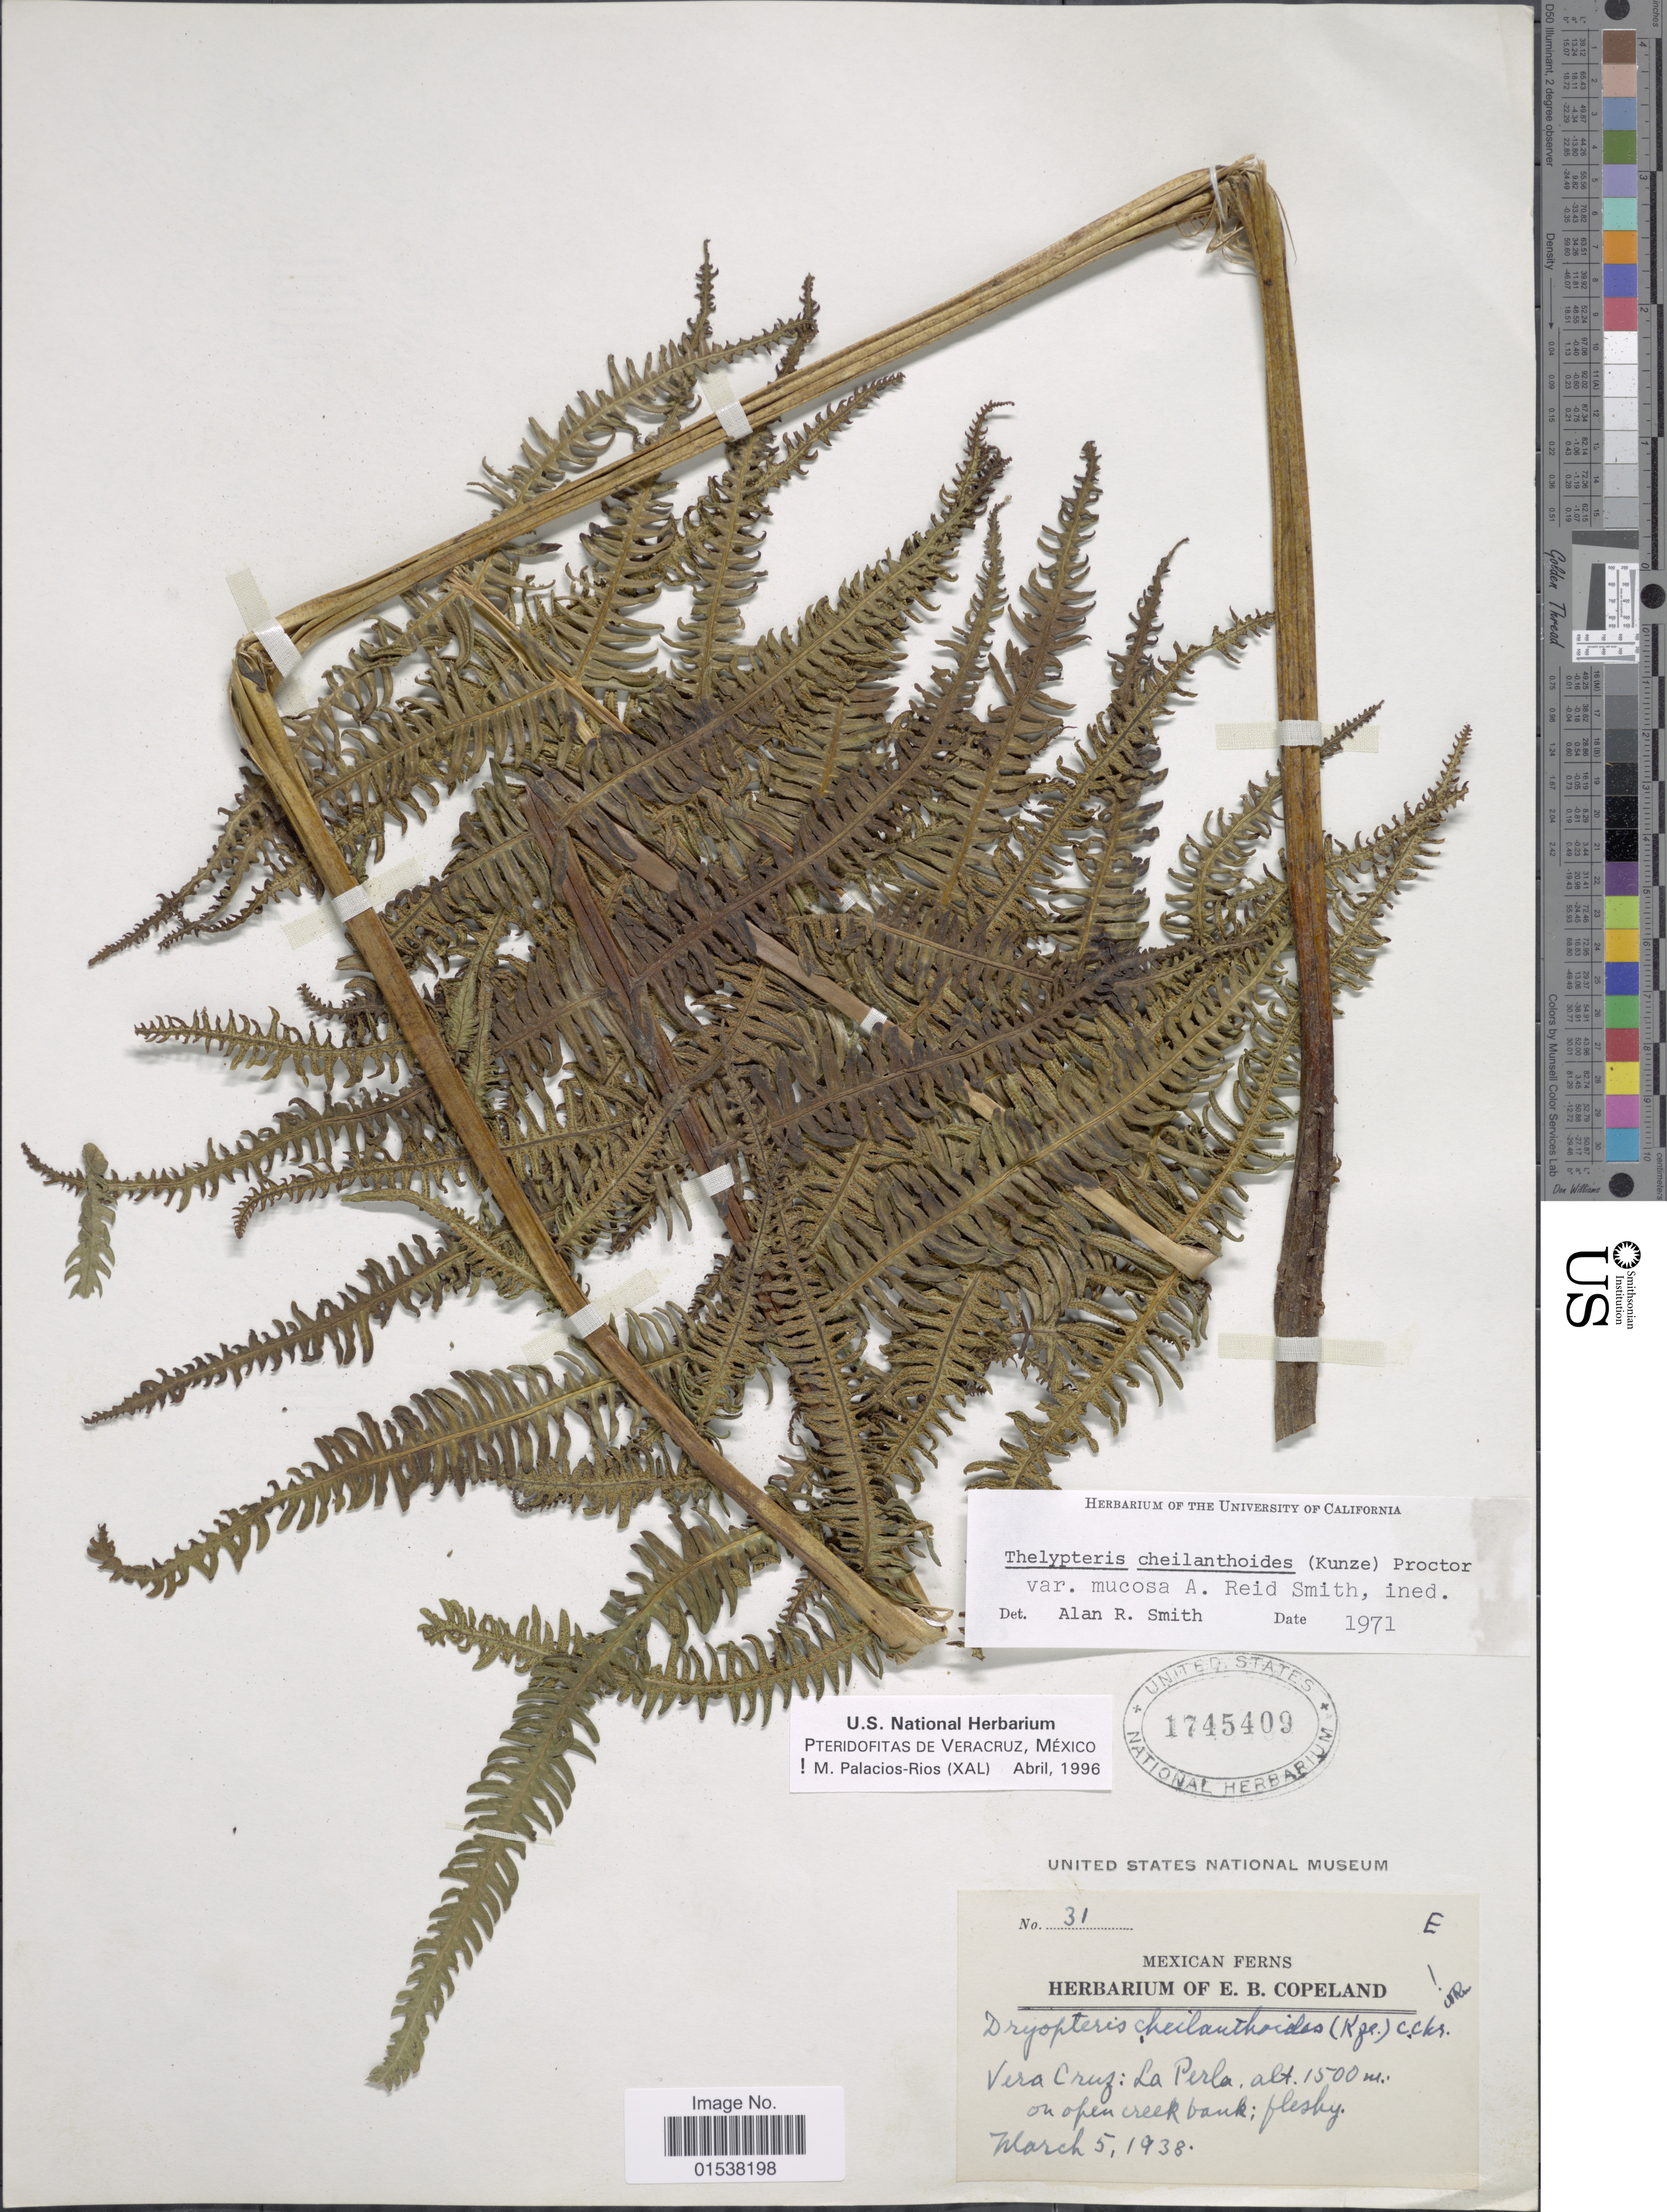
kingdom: Plantae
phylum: Tracheophyta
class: Polypodiopsida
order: Polypodiales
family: Thelypteridaceae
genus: Amauropelta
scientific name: Amauropelta cheilanthoides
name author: (Kunze) Á. Löve & D. Löve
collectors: ex herb. E. B. Copeland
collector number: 31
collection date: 1938-03-05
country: Mexico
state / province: Veracruz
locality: Vera Cruz: La Perla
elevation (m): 1500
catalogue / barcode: US 1745409